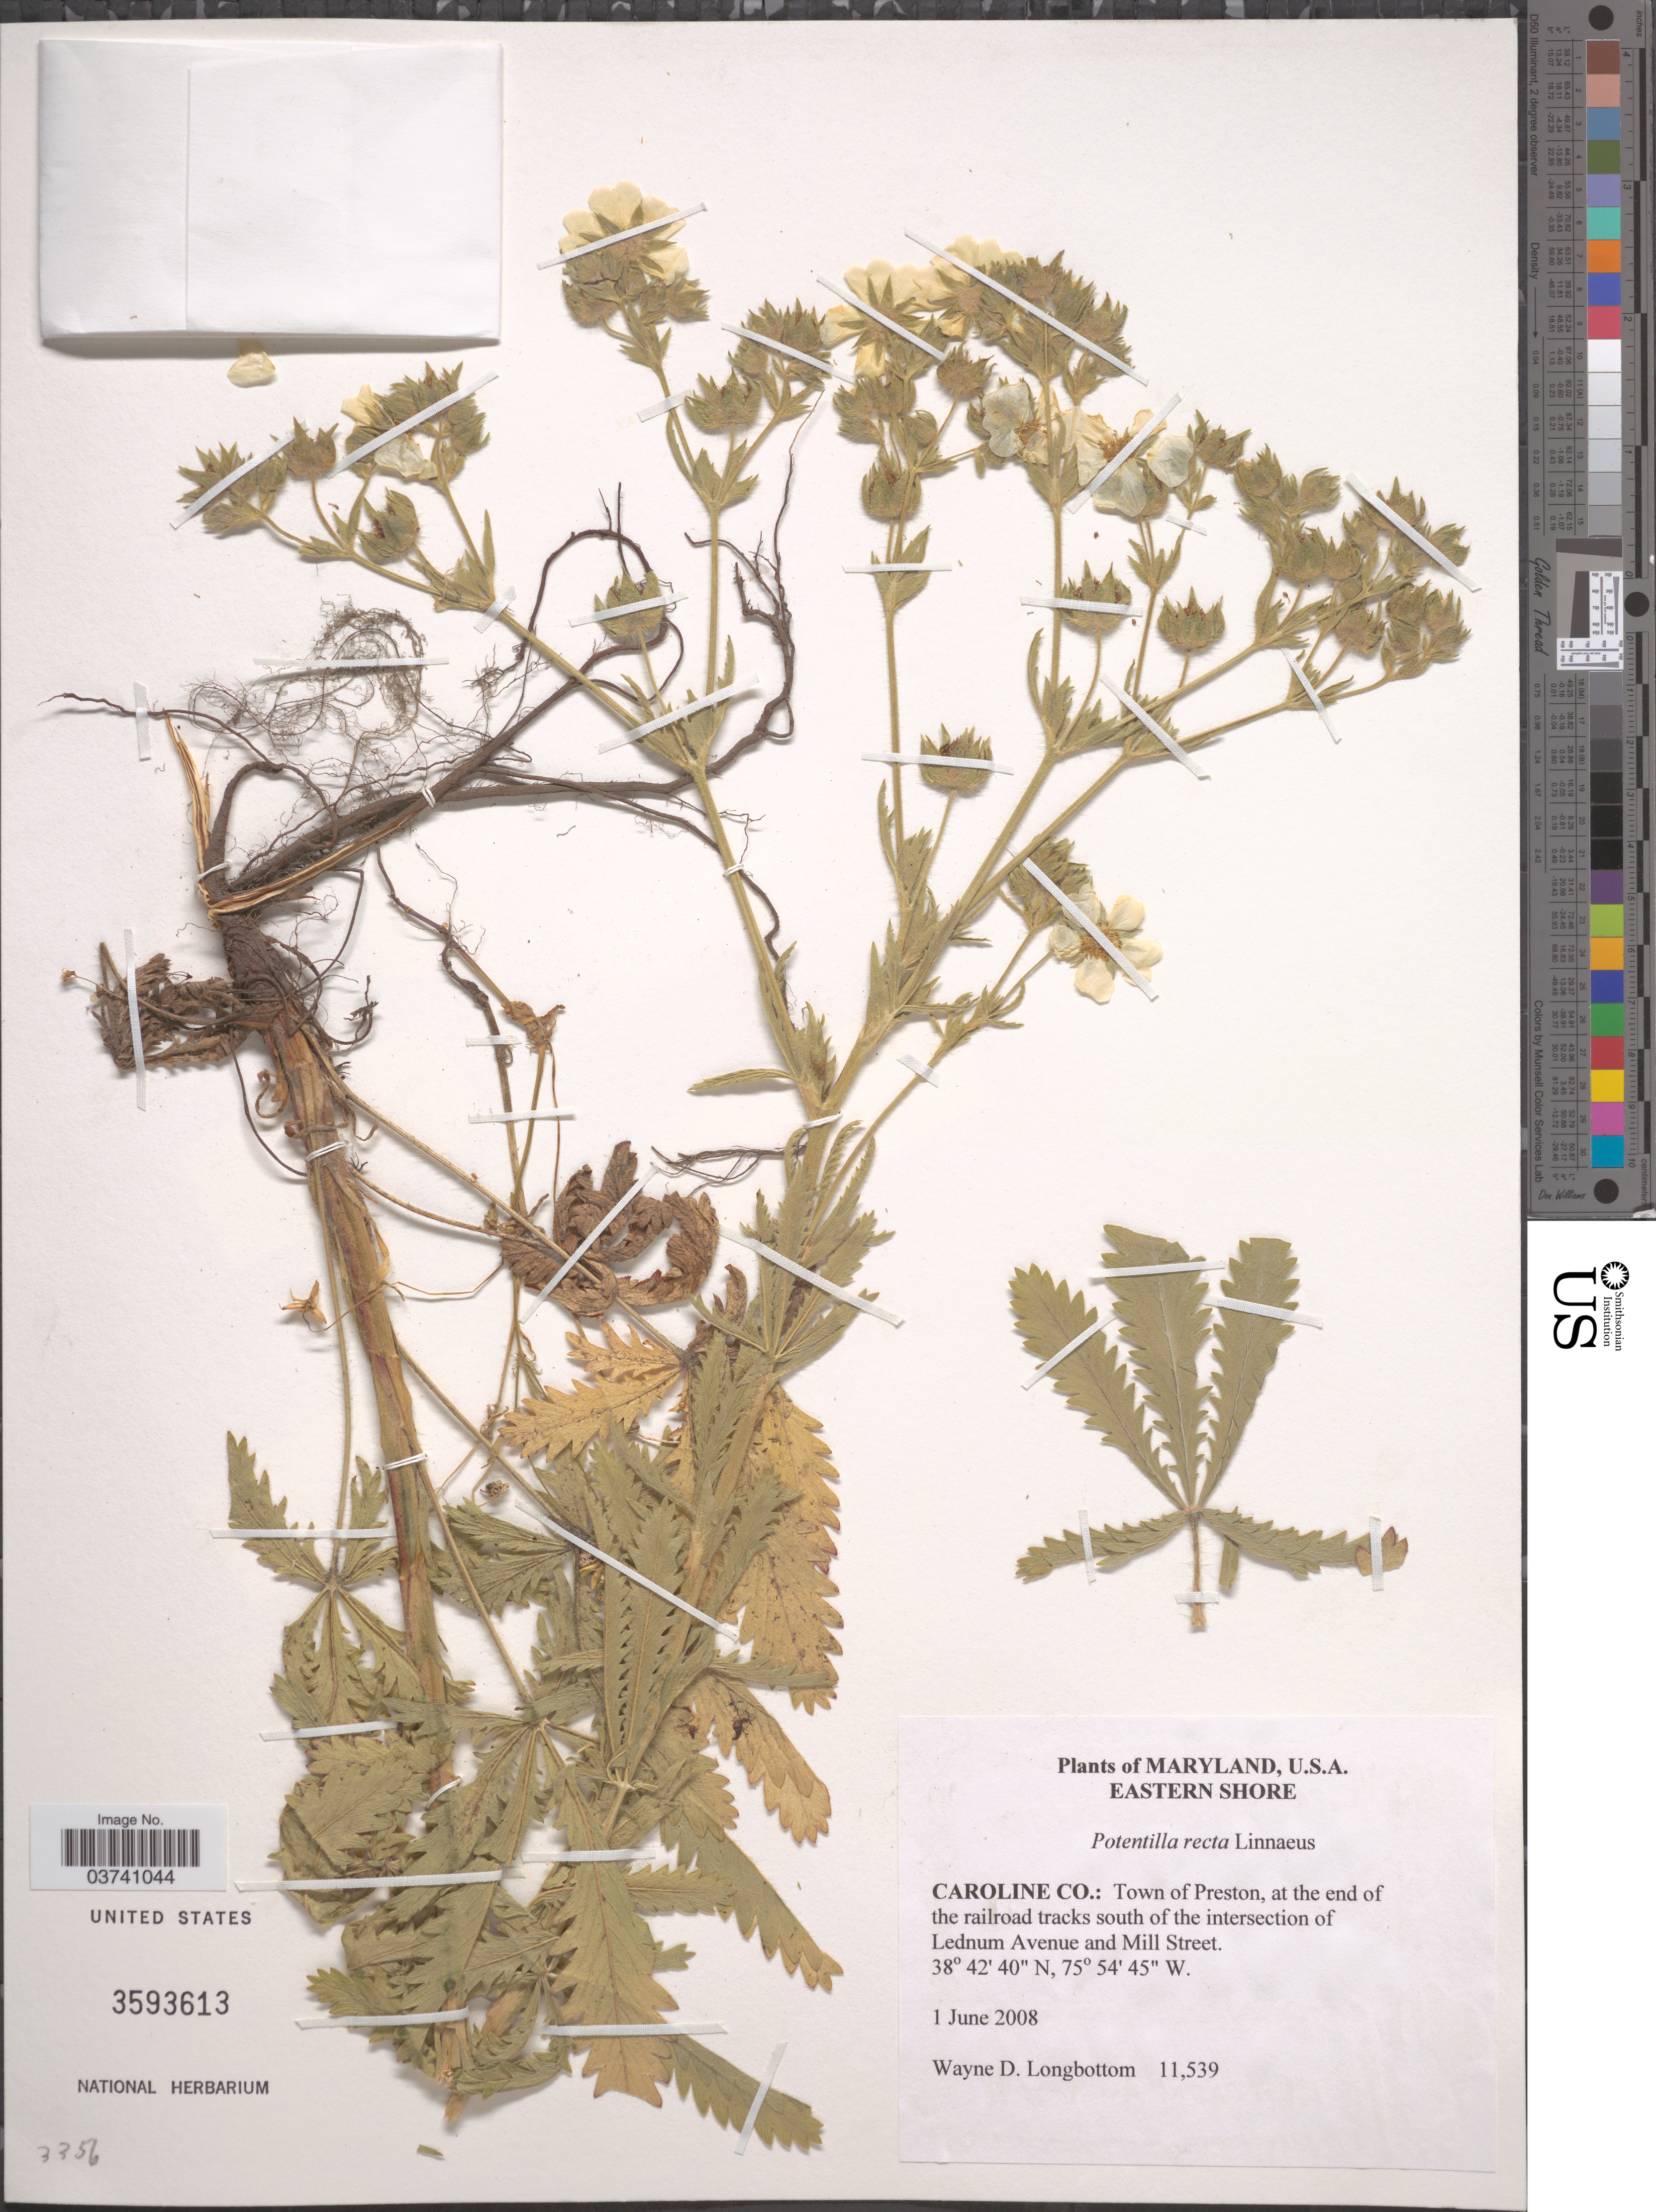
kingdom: Plantae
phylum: Tracheophyta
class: Magnoliopsida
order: Rosales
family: Rosaceae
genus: Potentilla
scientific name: Potentilla recta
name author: L.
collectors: W. D. Longbottom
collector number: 11539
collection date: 2008-06-01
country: United States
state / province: Maryland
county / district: Caroline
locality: Eastern Shore. Caroline Co.: Town of Preston, at the end of the railroad tracks south of the intersection of Lednum Avenue and Mill Street.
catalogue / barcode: US 3593613